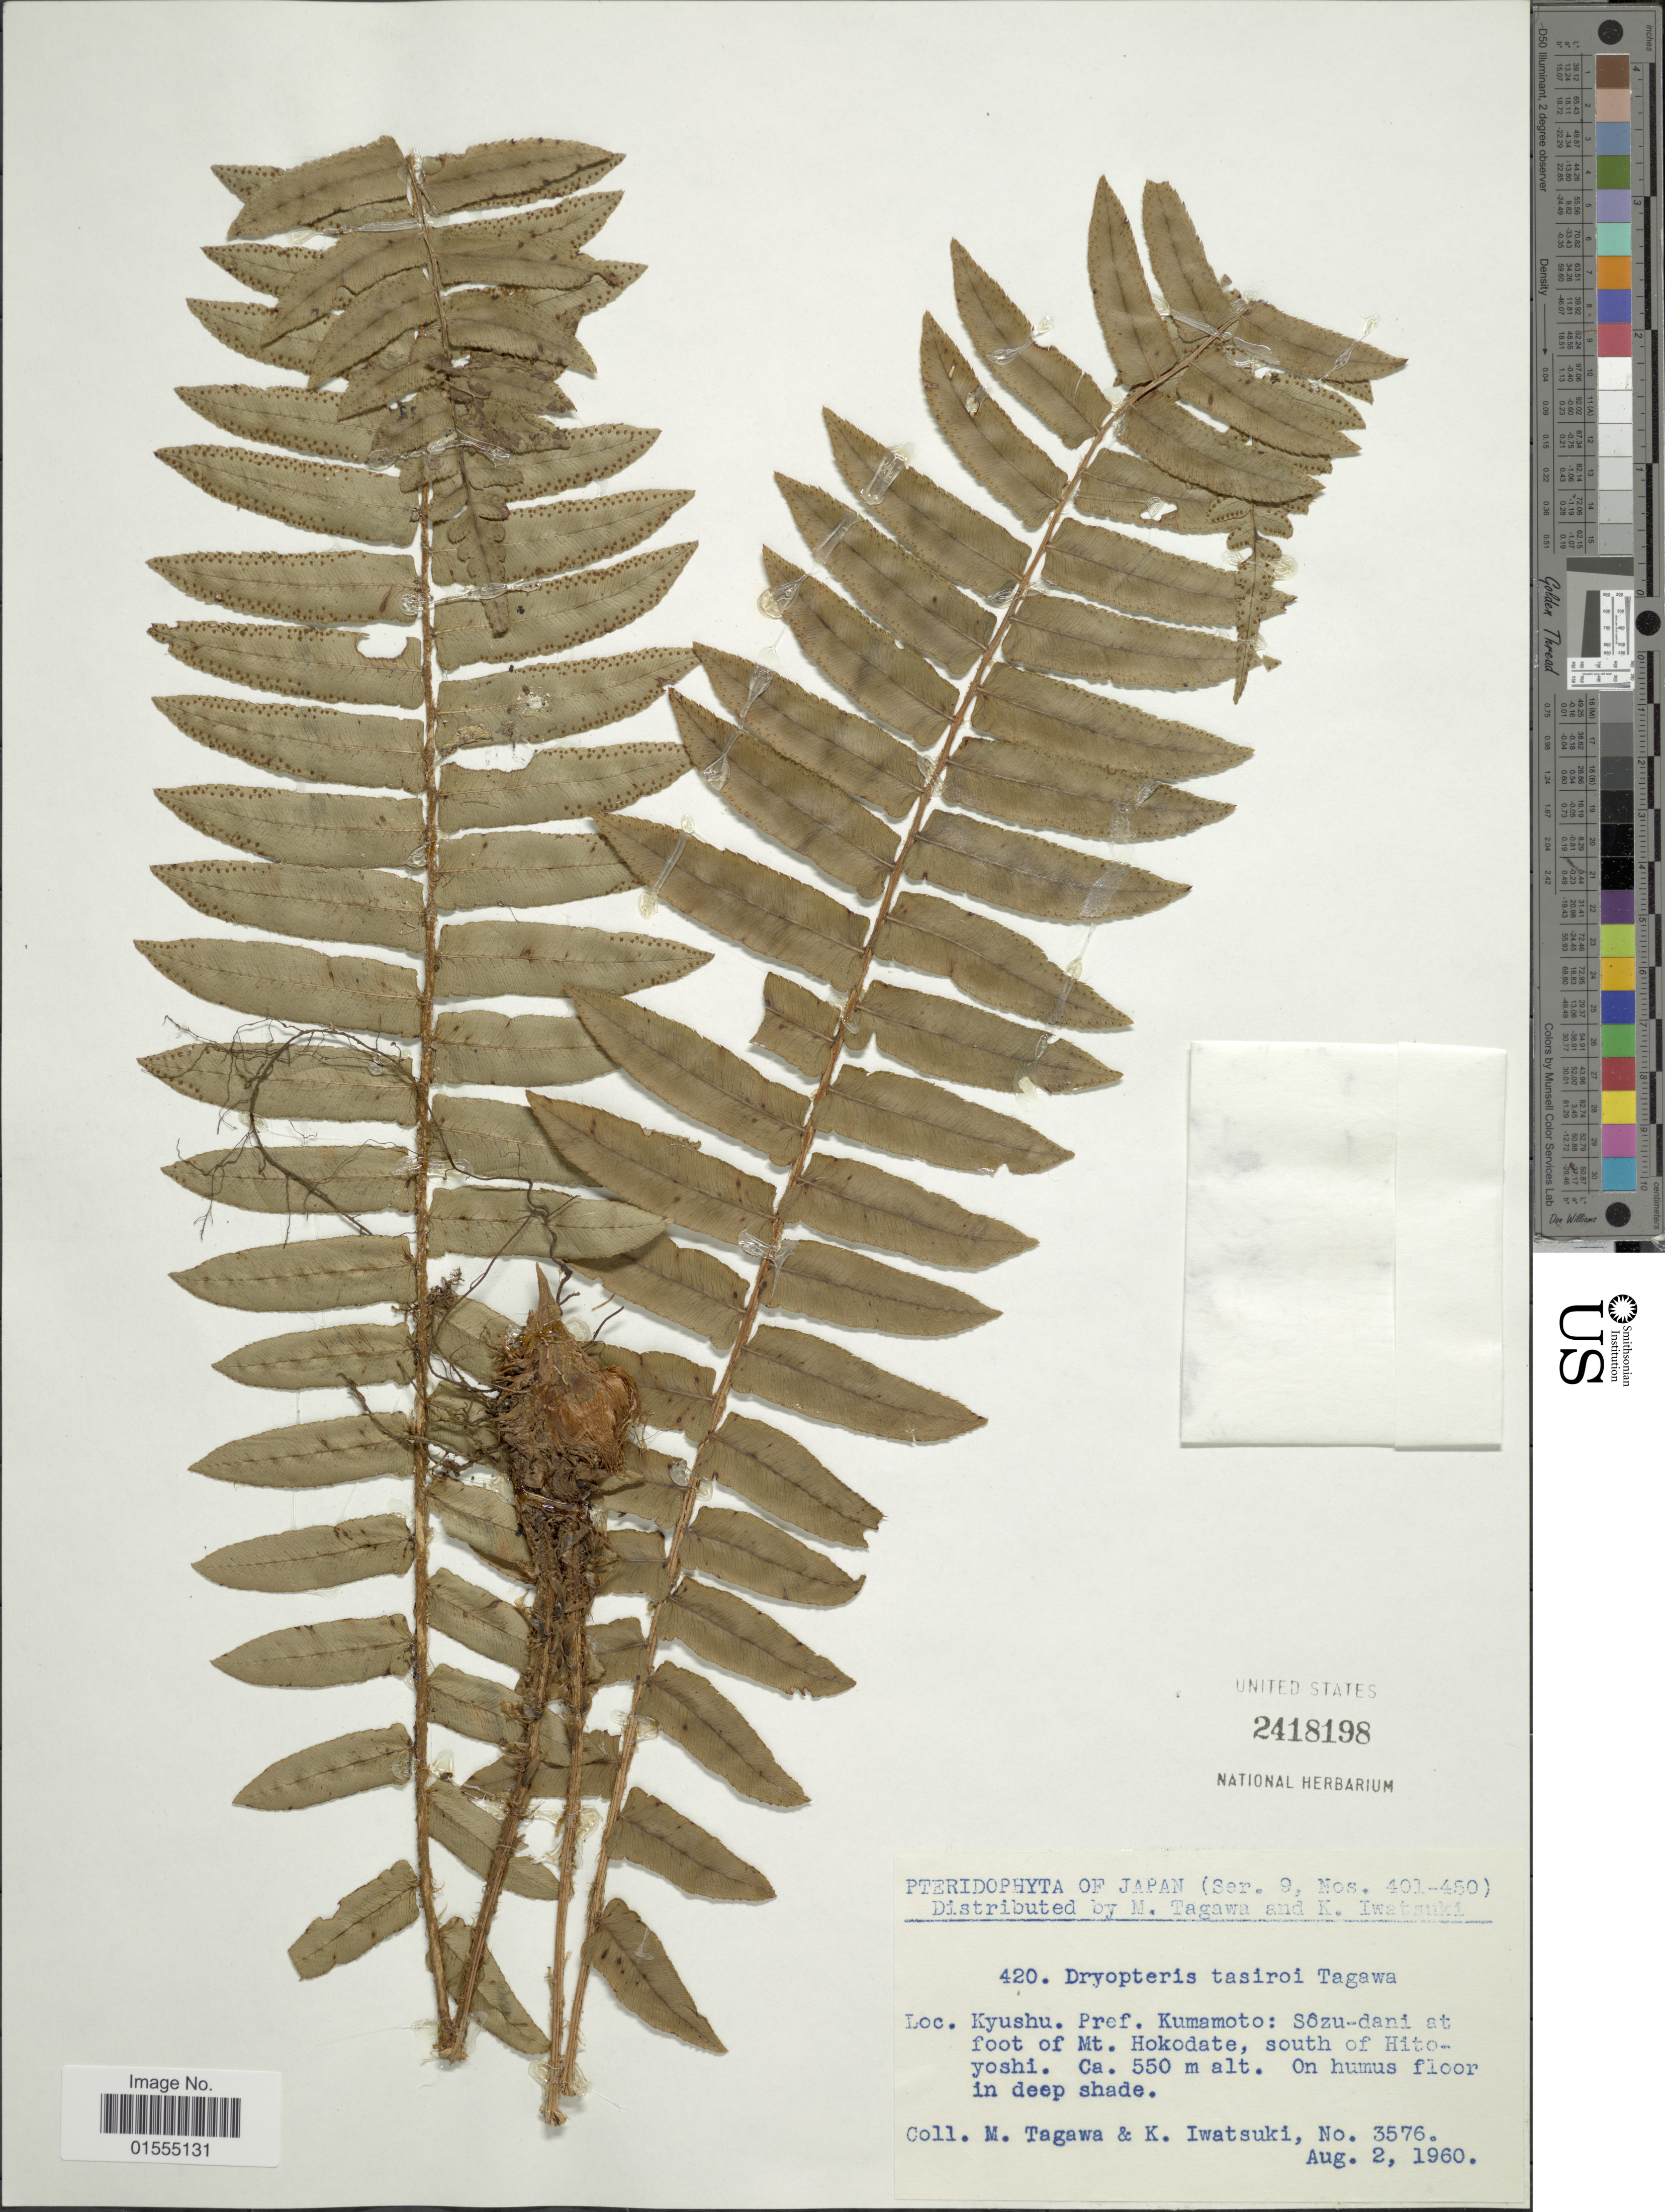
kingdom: Plantae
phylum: Tracheophyta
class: Polypodiopsida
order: Polypodiales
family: Dryopteridaceae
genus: Dryopteris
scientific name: Dryopteris tasiroi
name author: Tagawa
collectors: M. Tagawa & K. Iwatsuki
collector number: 3576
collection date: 1960-08-02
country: Japan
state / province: Kumamoto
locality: Kyushu Pref Kumamoto: Sôzu-dani at foot of Mt. Hokodate, south of Hitoyoshi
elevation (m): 550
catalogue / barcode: US 2418198